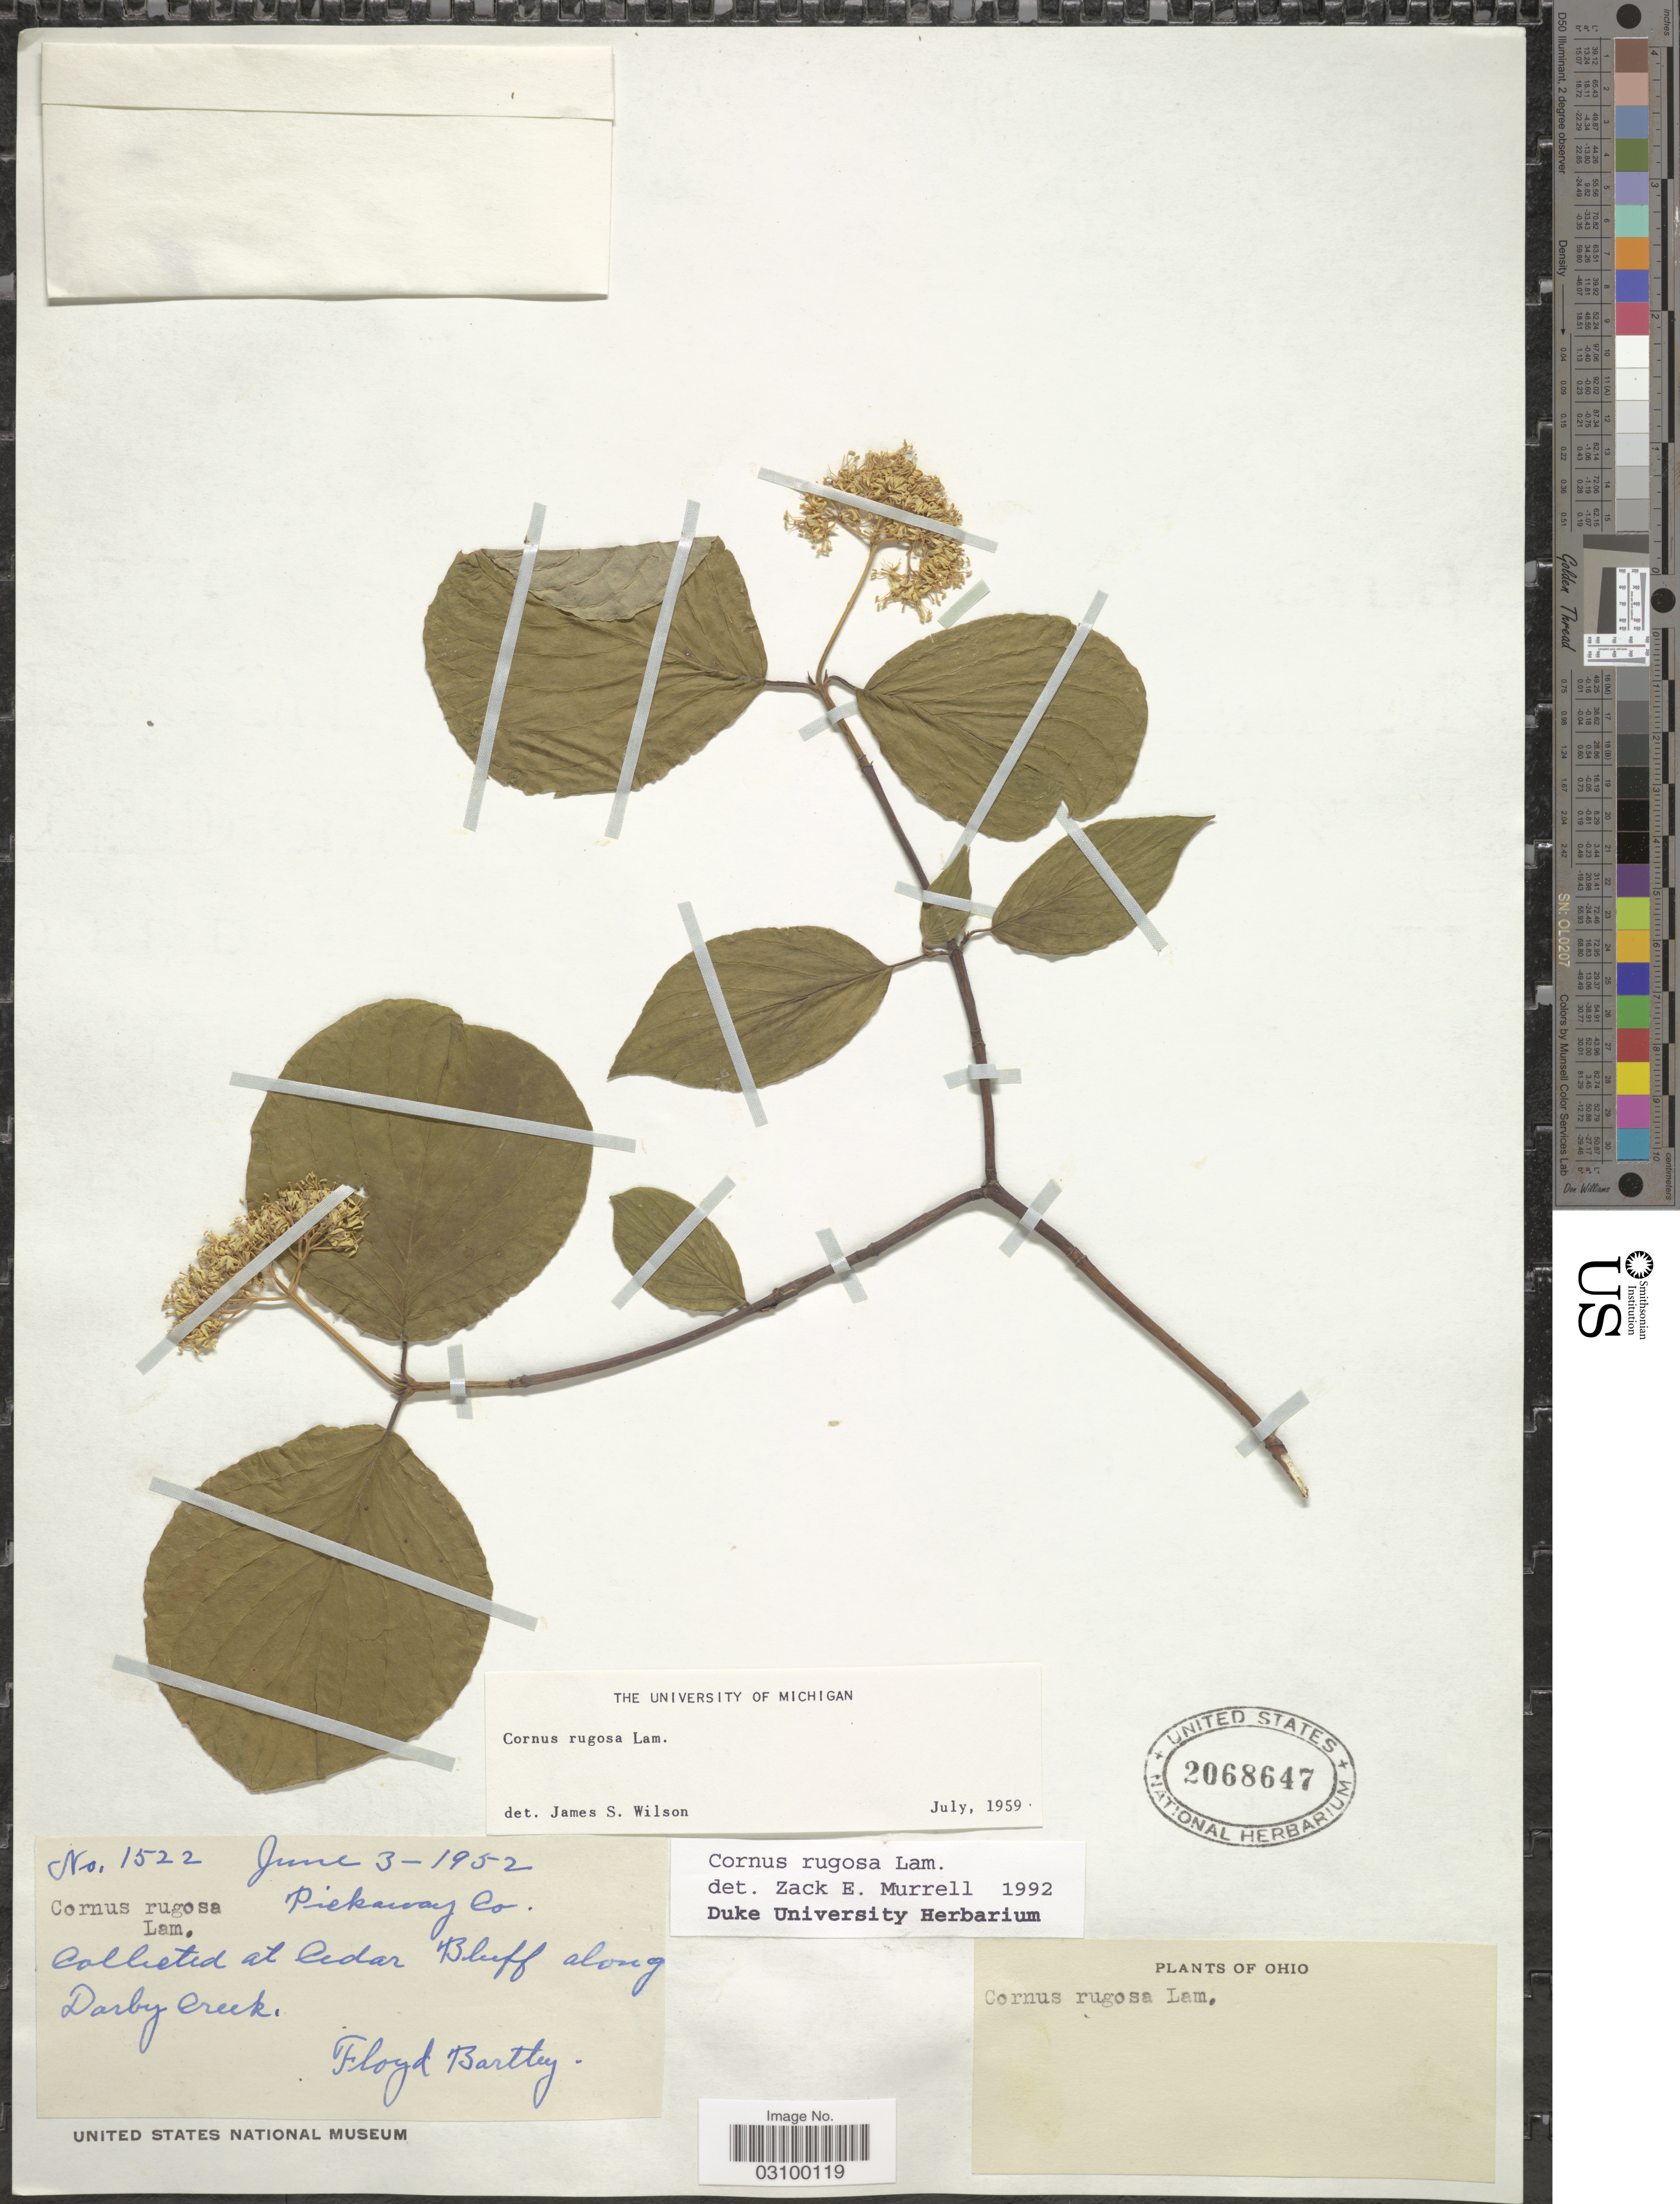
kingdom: Plantae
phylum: Tracheophyta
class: Magnoliopsida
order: Cornales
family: Cornaceae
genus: Cornus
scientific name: Cornus rugosa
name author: Lam.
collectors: F. Bartley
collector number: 1522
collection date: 1952-06-03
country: United States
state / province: Ohio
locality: Pickaway Co. Cedar Bluff along Darby Creek.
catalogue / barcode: US 2068647